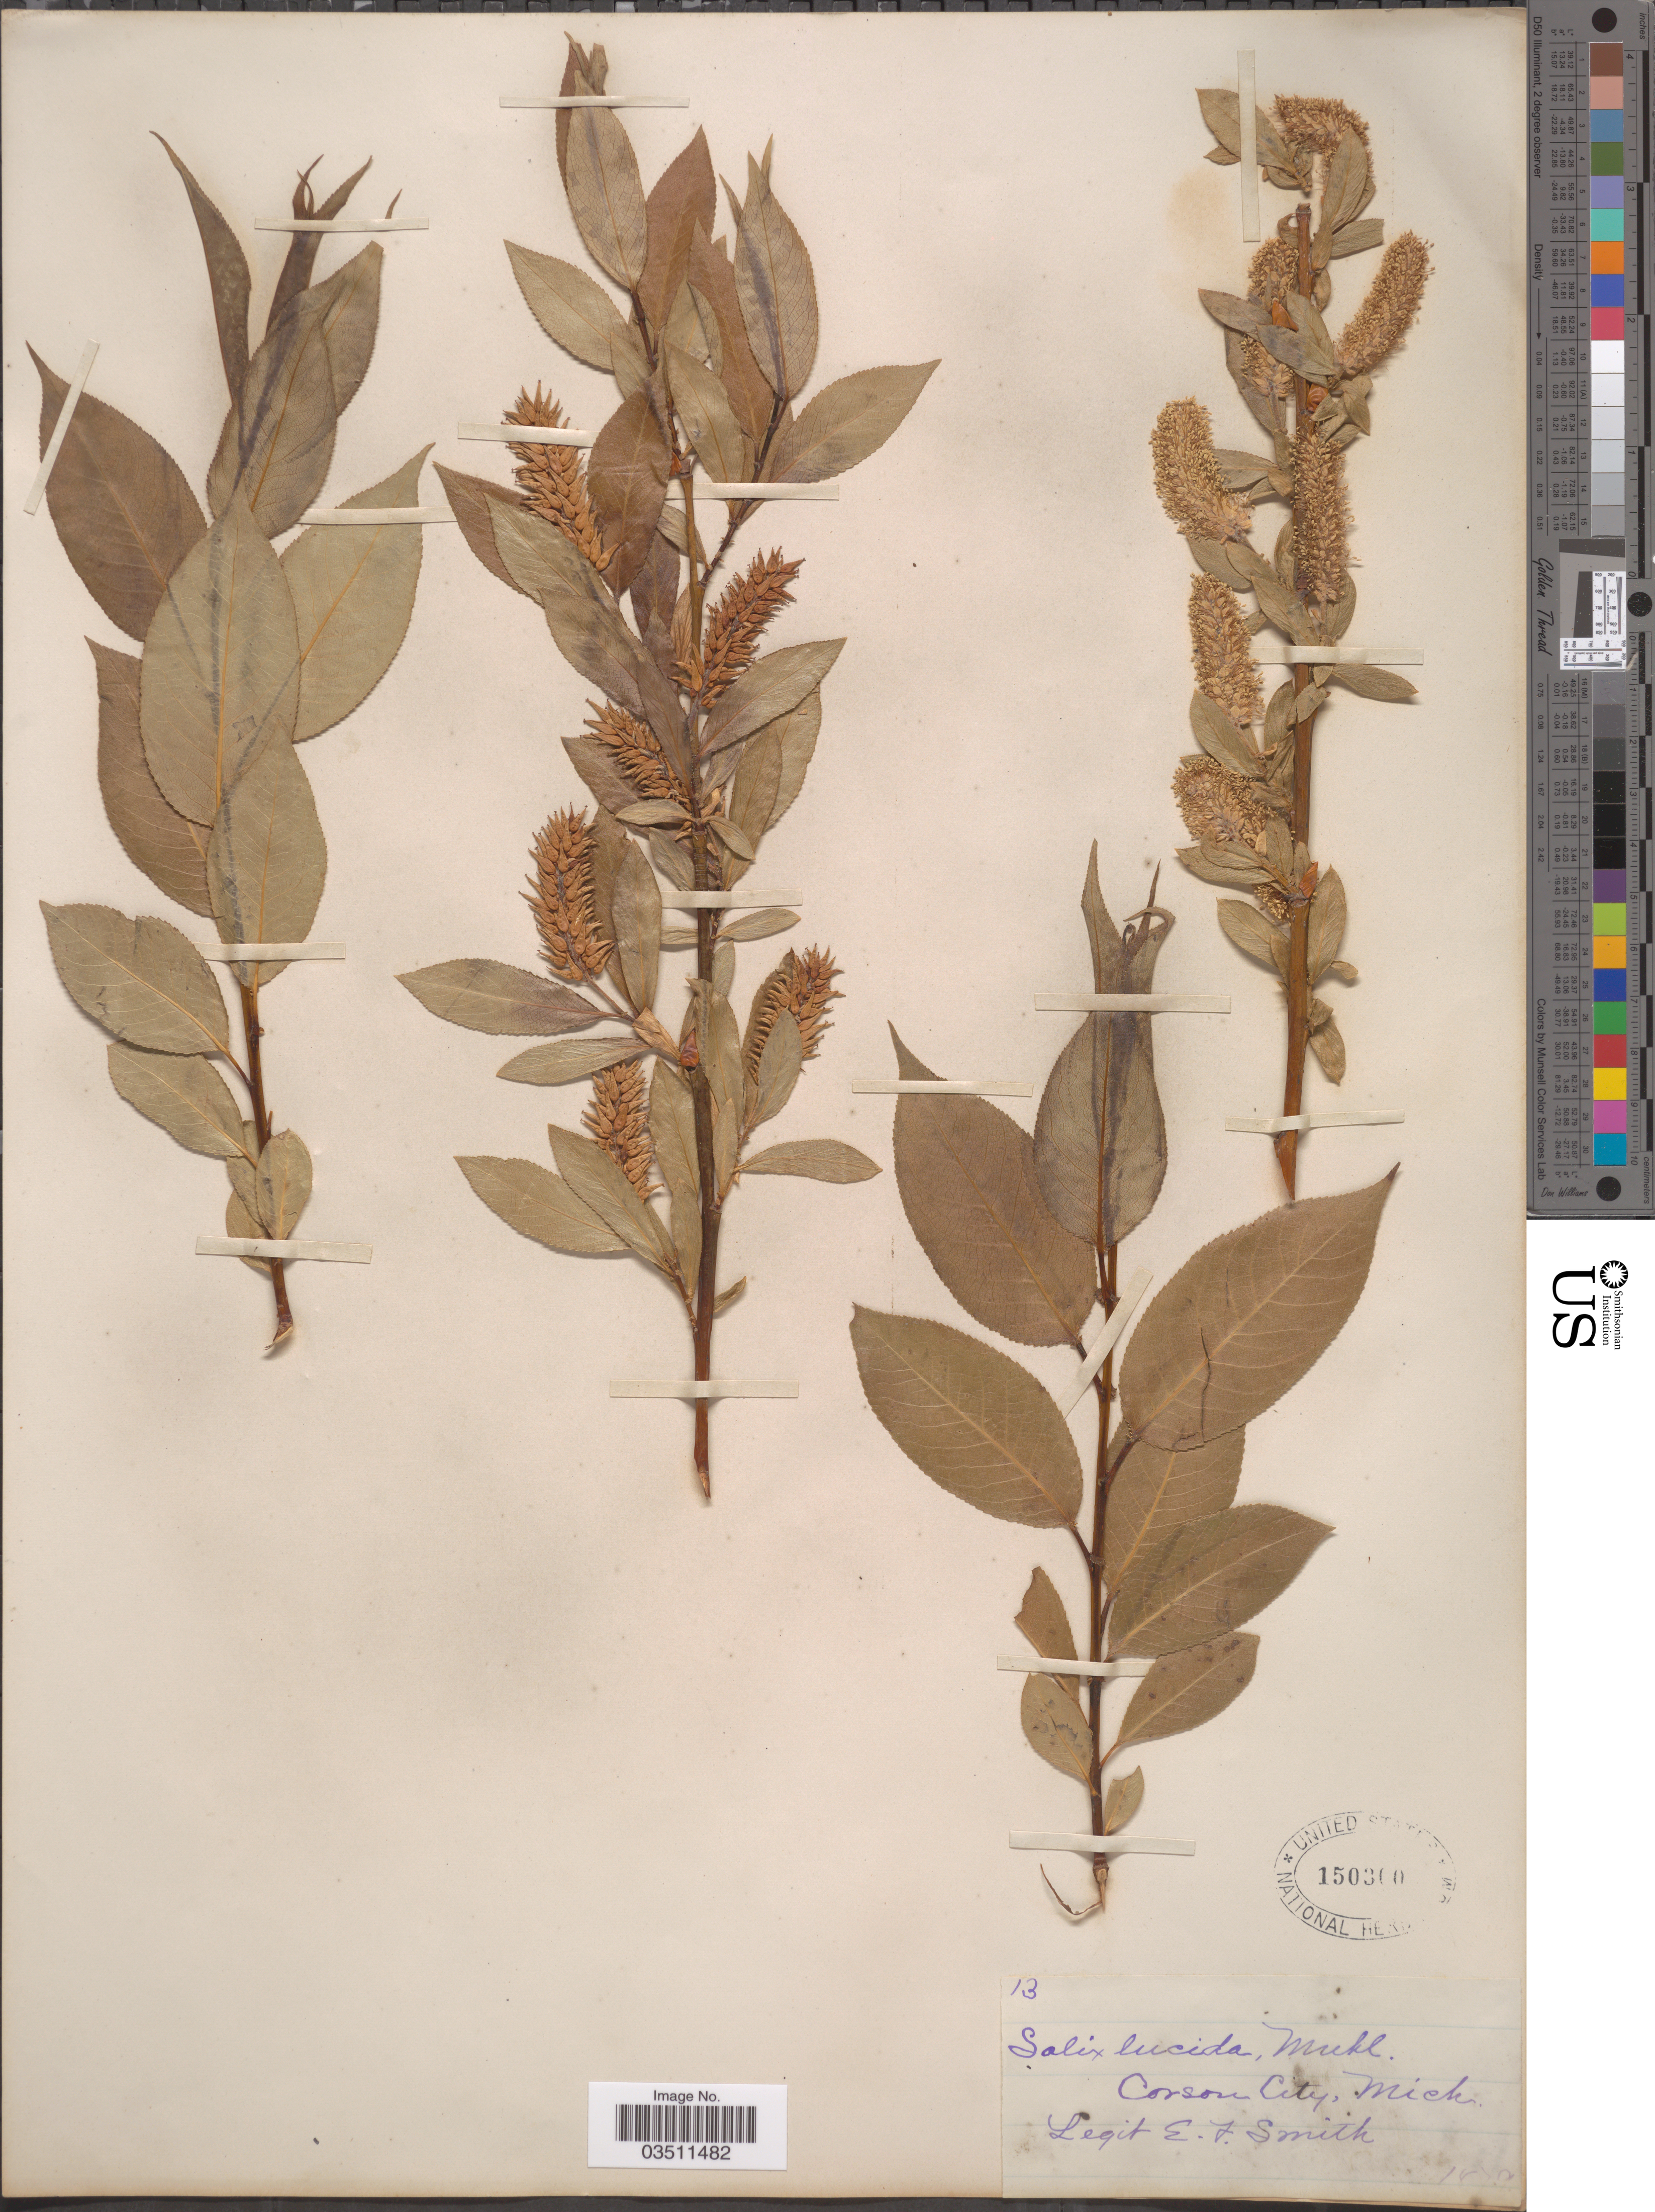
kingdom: Plantae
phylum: Tracheophyta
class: Magnoliopsida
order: Malpighiales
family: Salicaceae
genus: Salix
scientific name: Salix lucida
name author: Muhl.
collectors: E. F. Smith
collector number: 13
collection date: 1879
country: United States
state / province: Michigan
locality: Carson City.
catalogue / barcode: US 150300